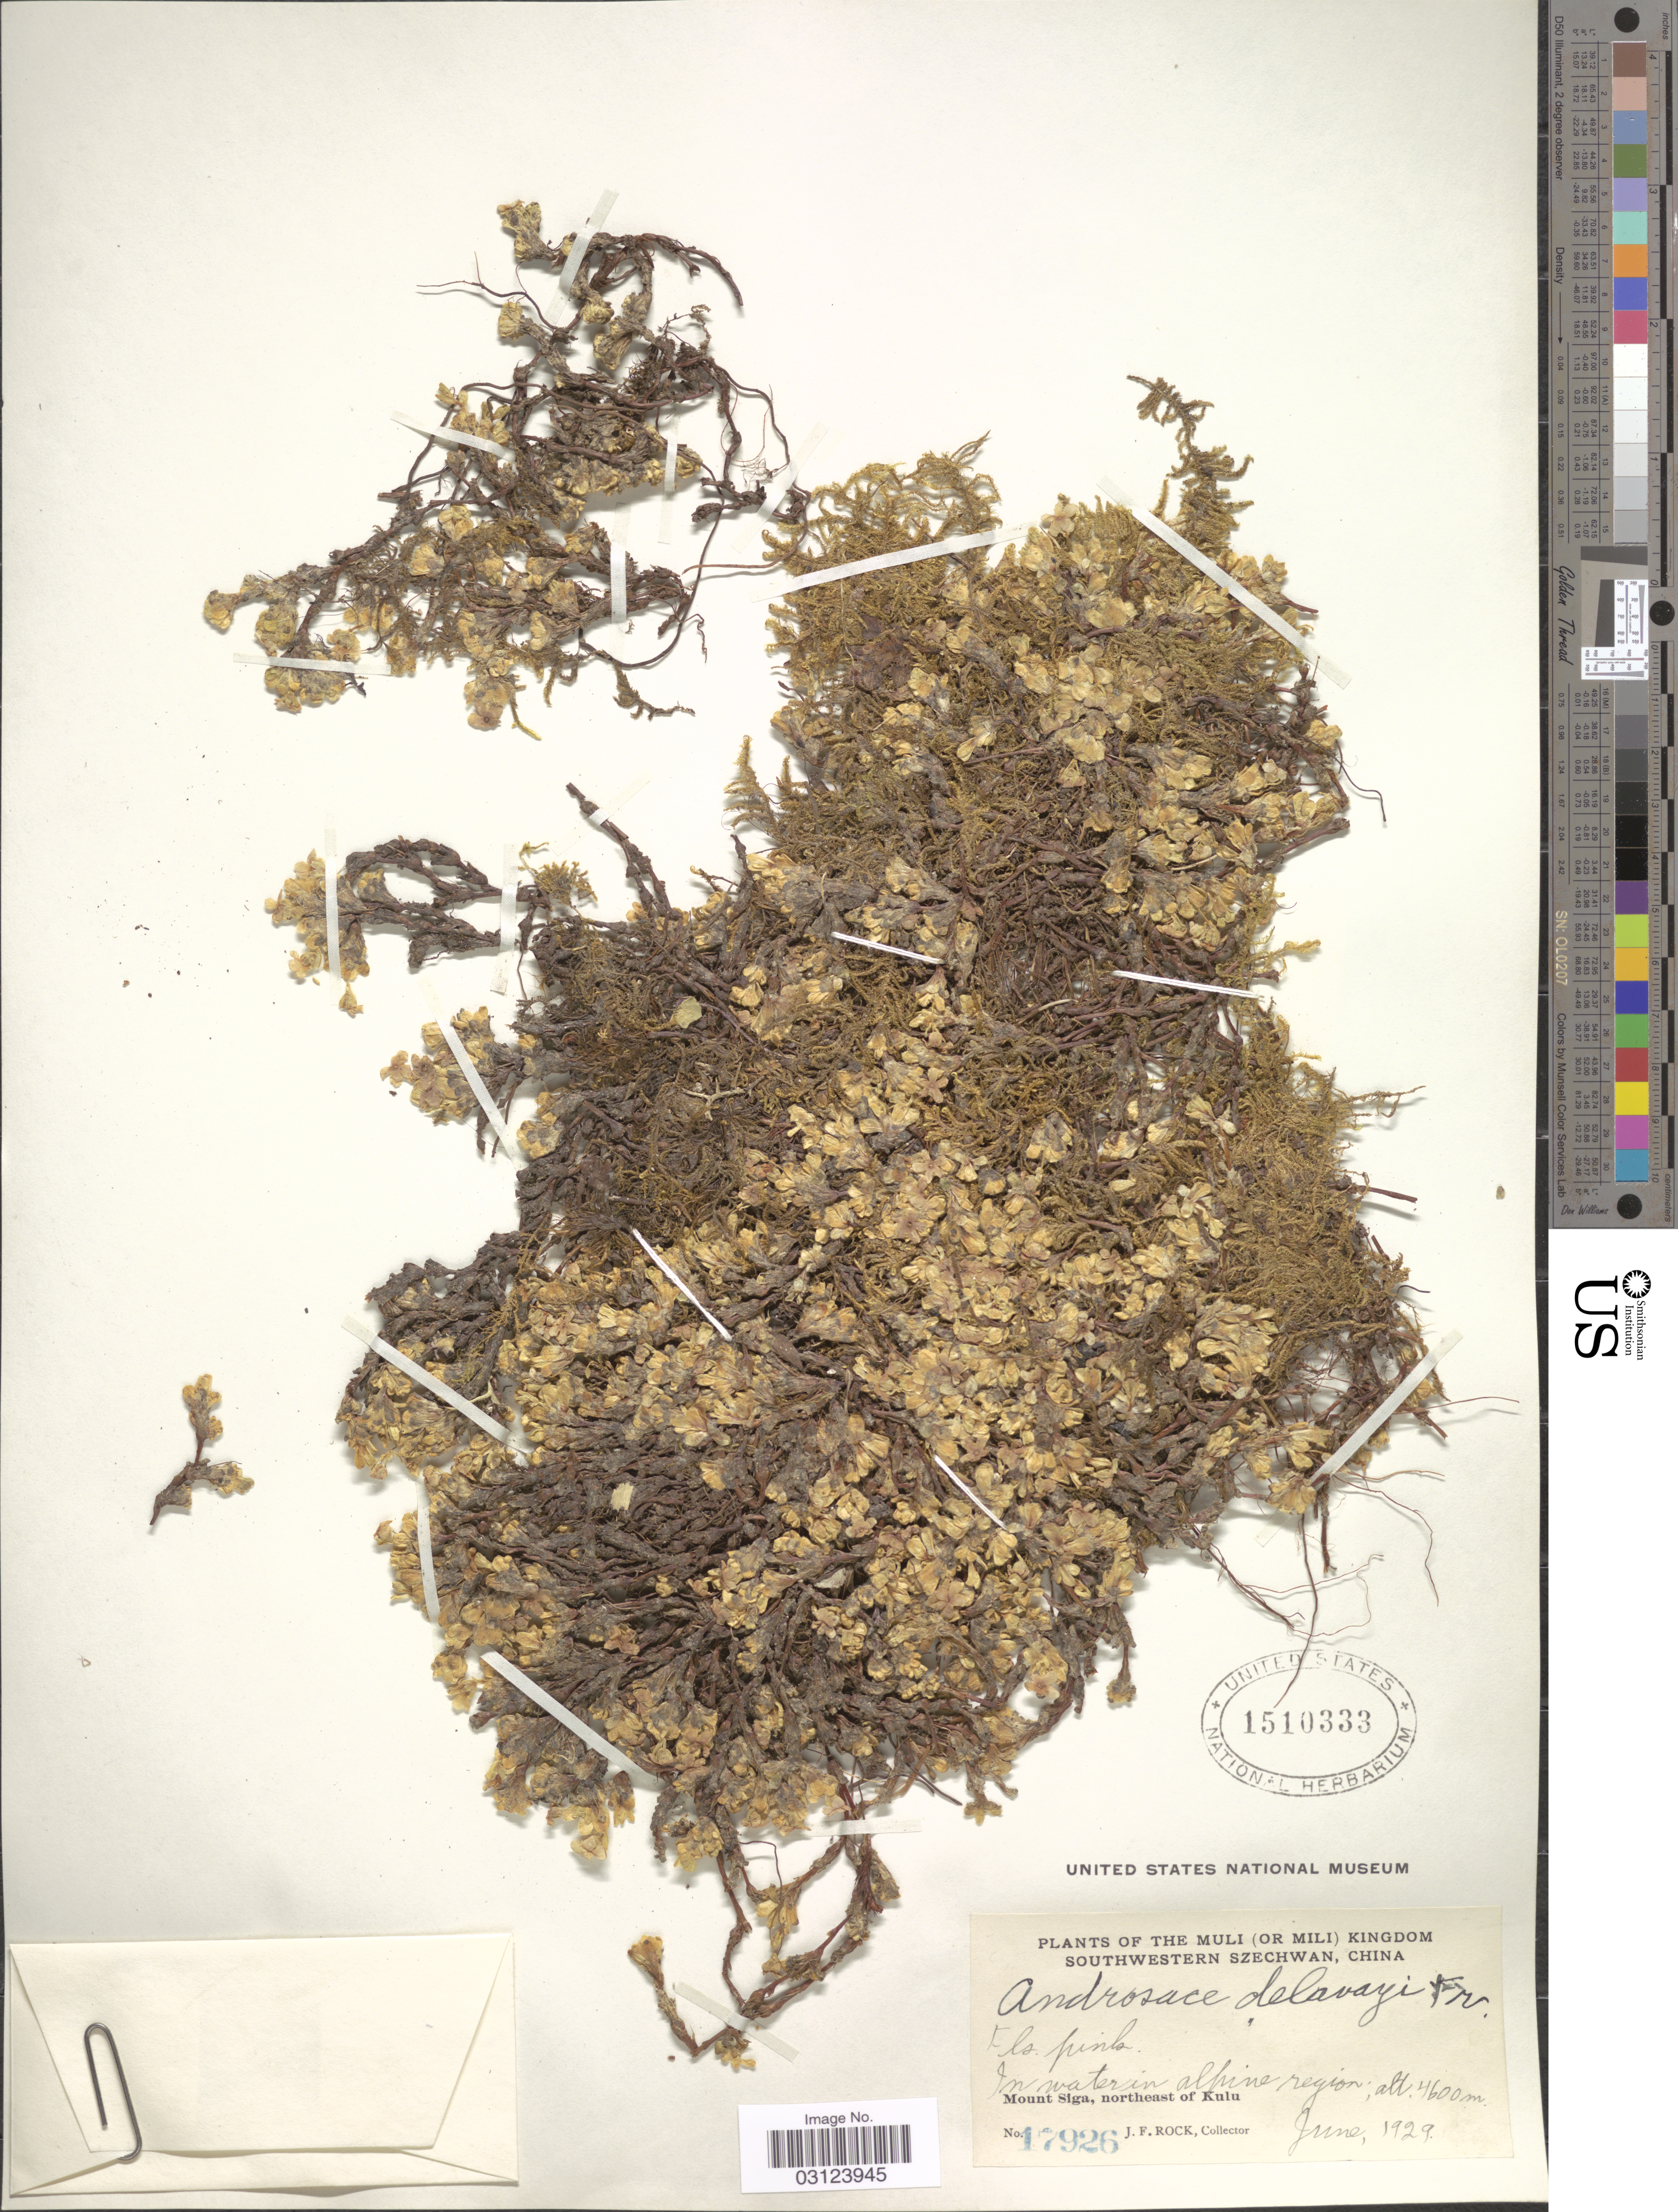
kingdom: Plantae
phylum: Tracheophyta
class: Magnoliopsida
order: Ericales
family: Primulaceae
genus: Androsace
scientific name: Androsace delavayi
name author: Franch.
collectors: J. Rock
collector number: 17926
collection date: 1929-06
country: China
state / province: Sichuan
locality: The Muli (or Mili) Kingdom southwestern Szechwan, Mount Siga, northeast of Kulu.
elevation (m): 4600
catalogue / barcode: US 1510333